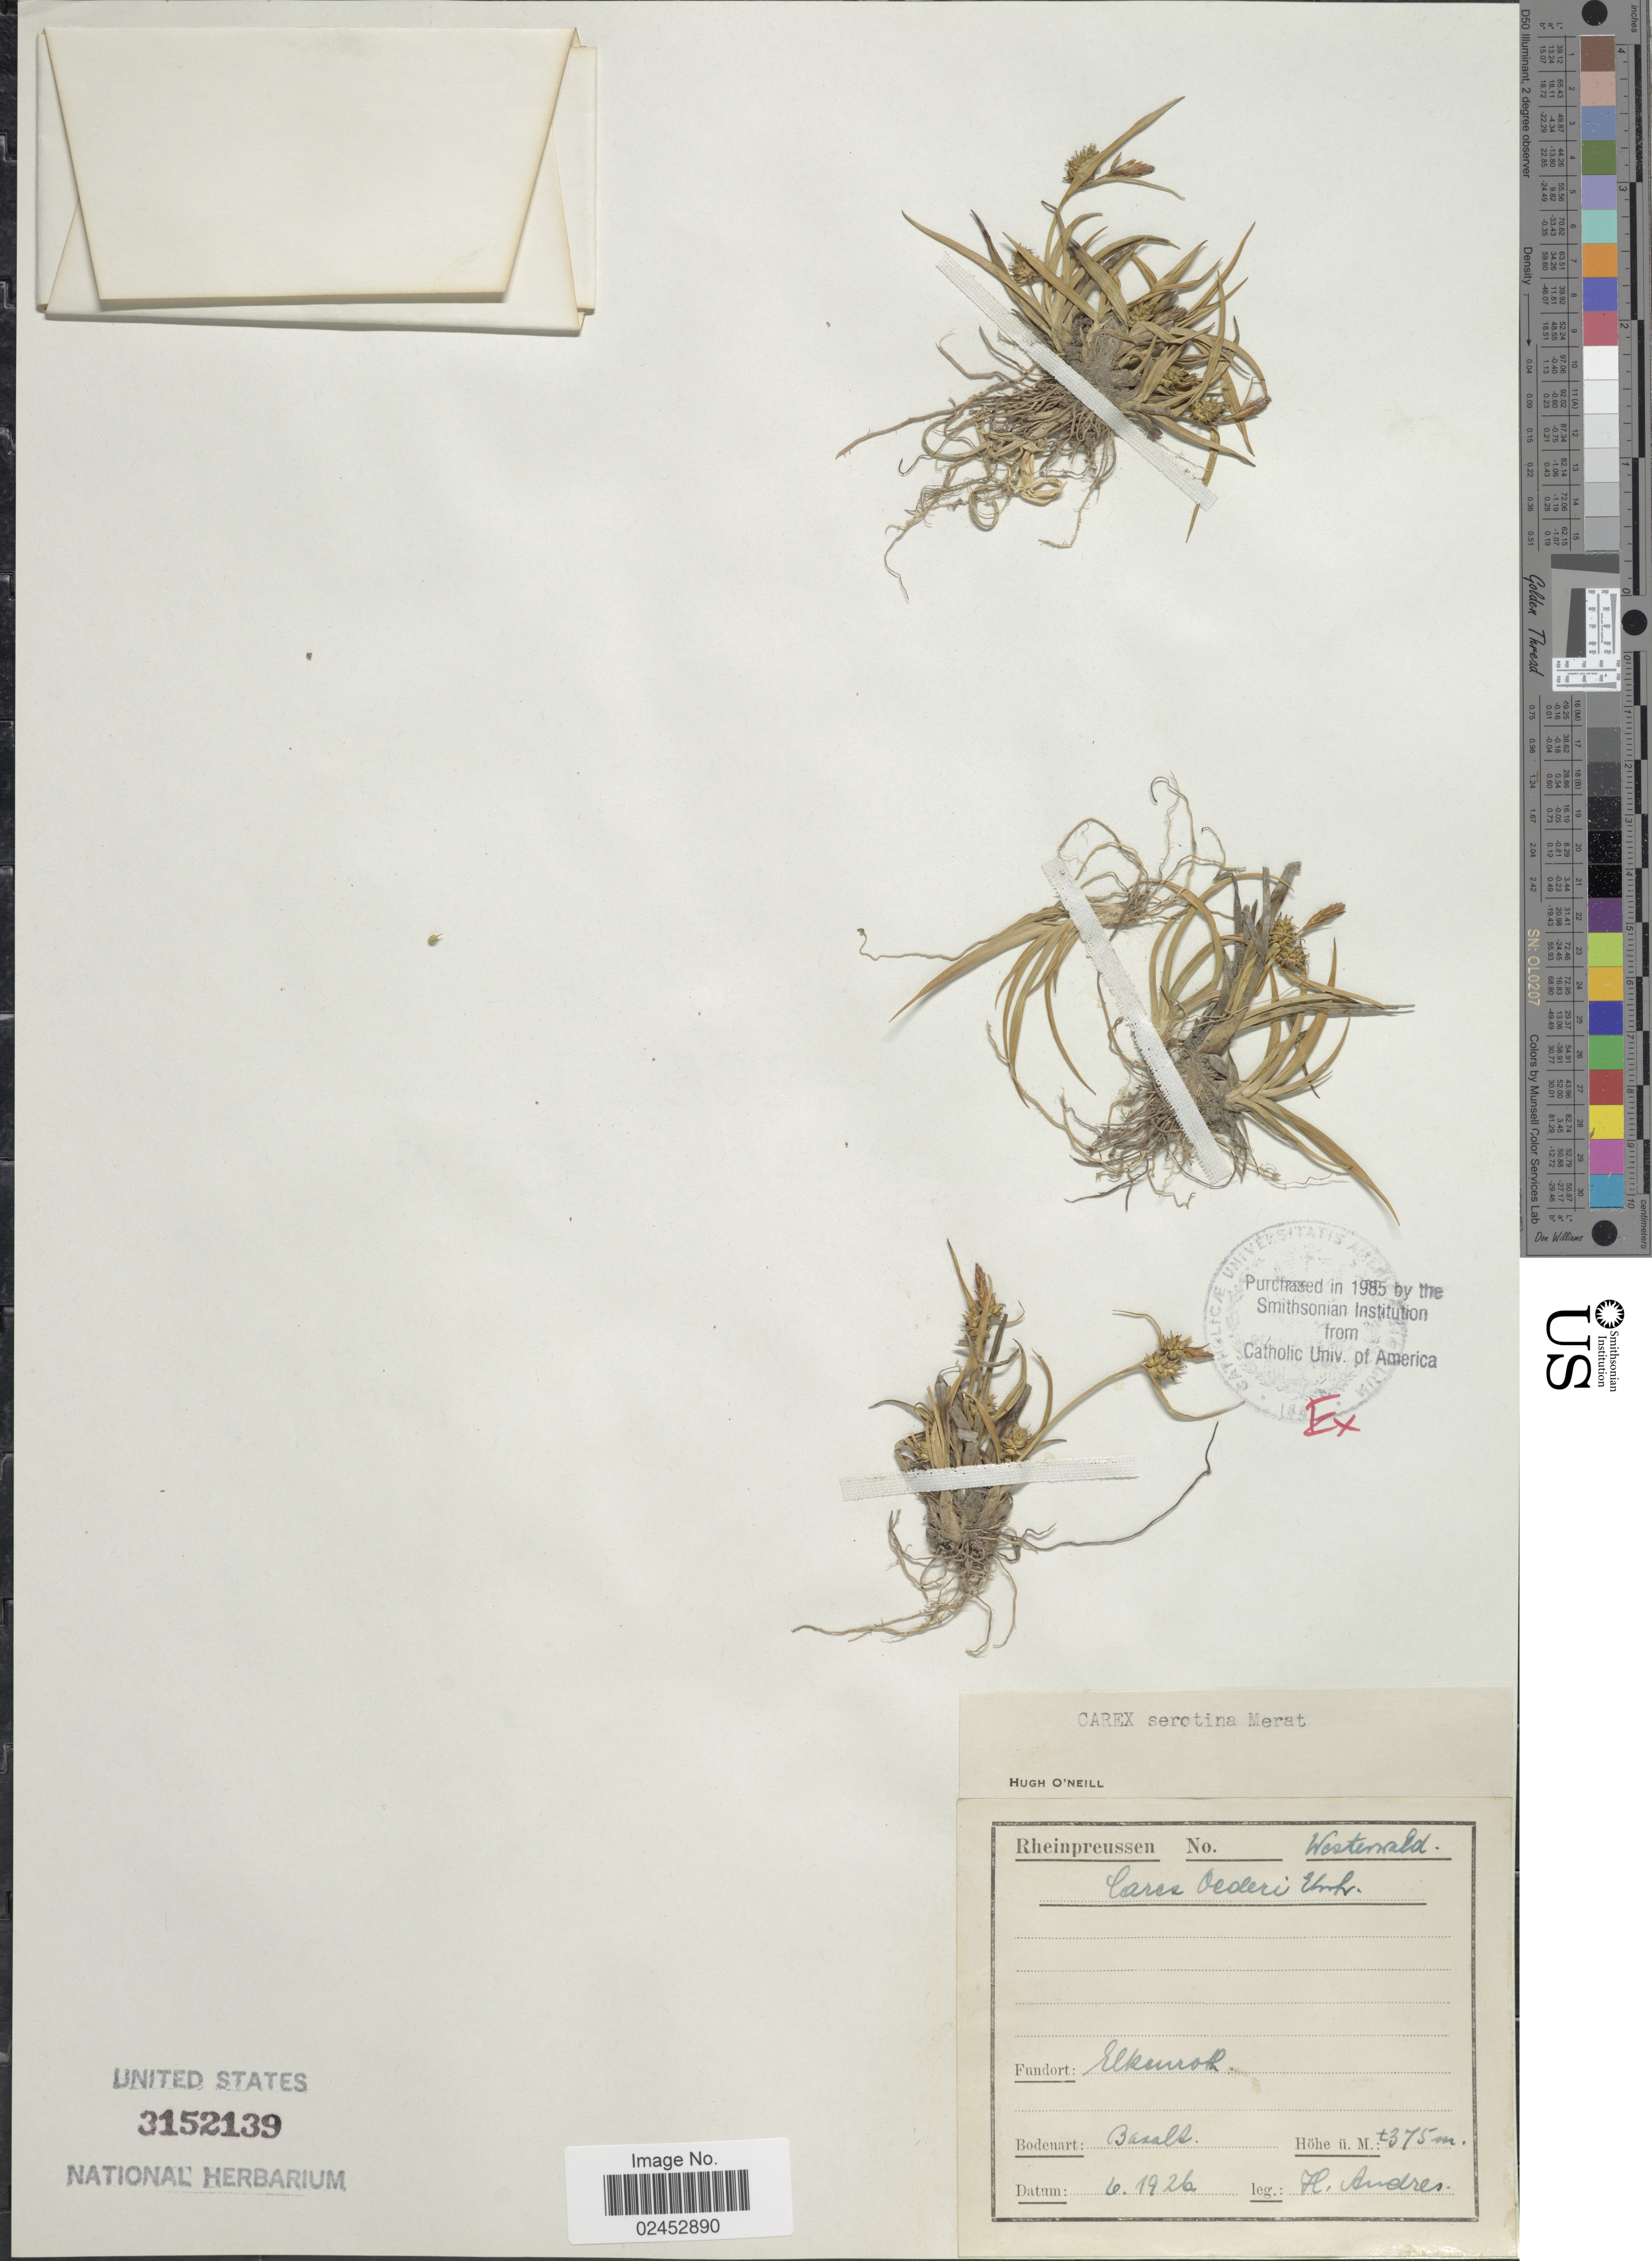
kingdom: Plantae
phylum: Tracheophyta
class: Liliopsida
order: Poales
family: Cyperaceae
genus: Carex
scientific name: Carex oederi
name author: Retz.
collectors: H. Andres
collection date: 1926-06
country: Germany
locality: Westerwald, Fundort Elkamoth [interpreted].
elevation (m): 375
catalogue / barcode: US 3152139